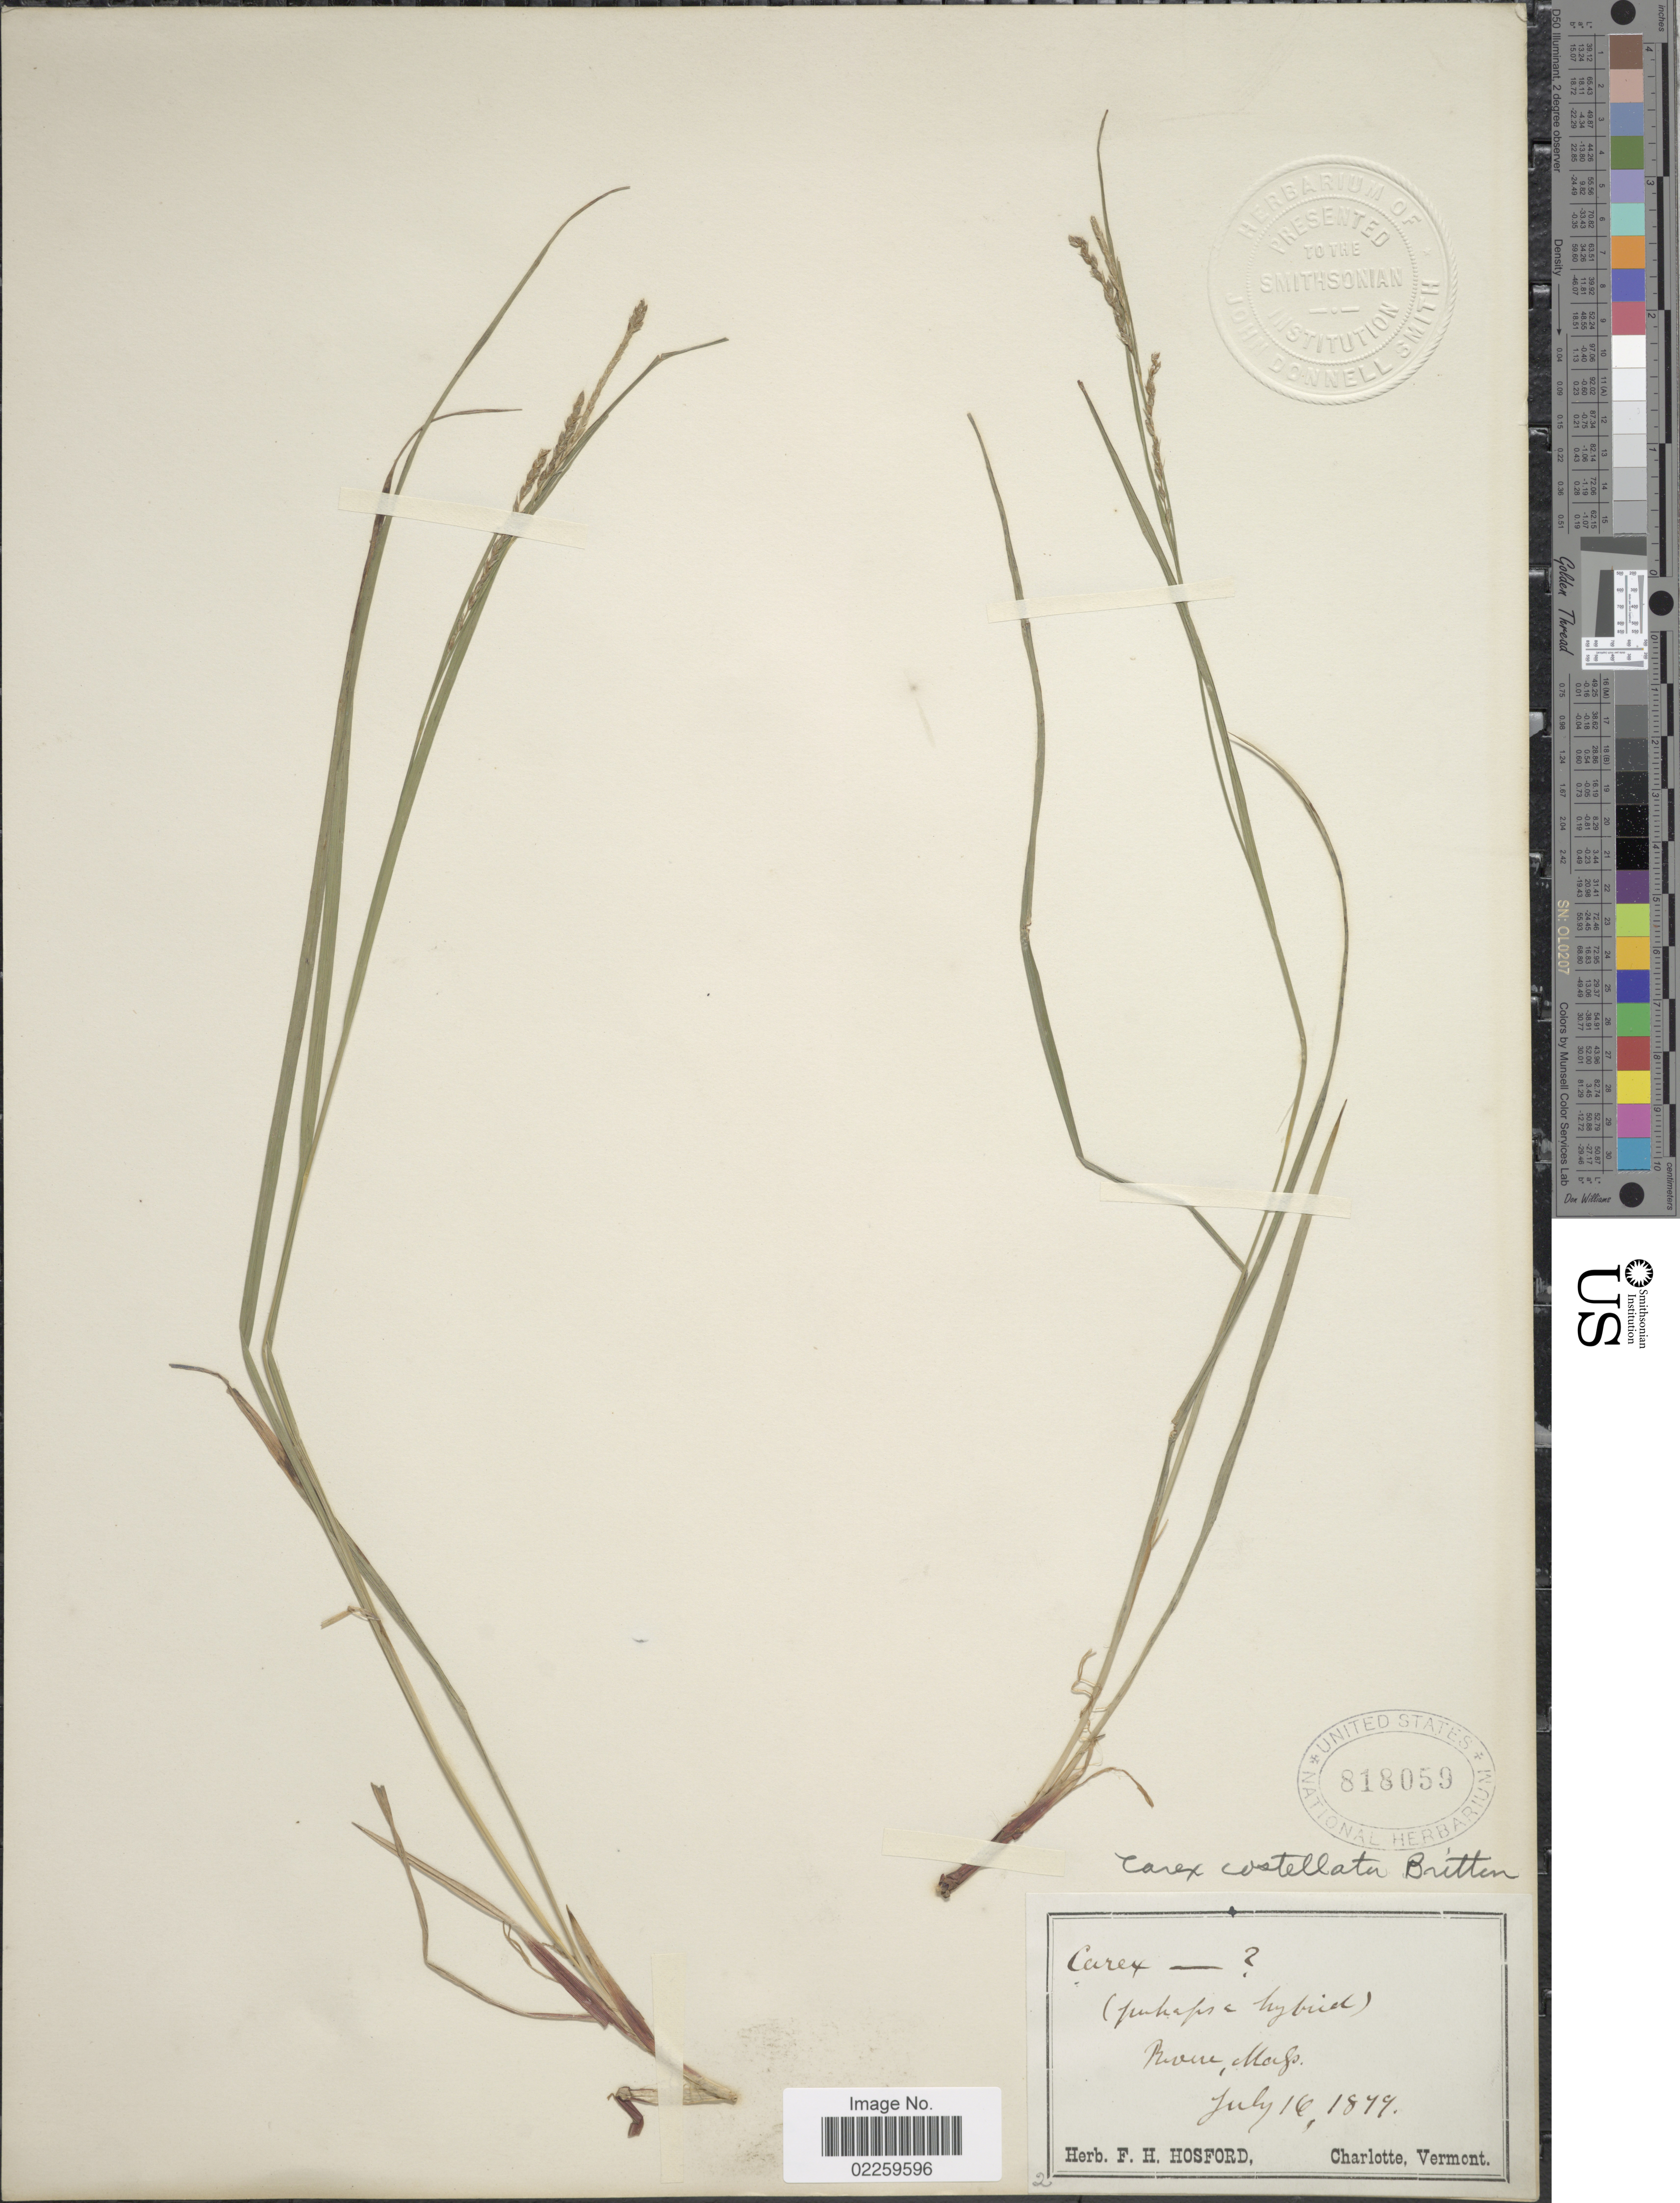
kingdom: Plantae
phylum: Tracheophyta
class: Liliopsida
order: Poales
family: Cyperaceae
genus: Carex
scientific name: Carex sp.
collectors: ex herb. F. H. Hosford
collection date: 1879-07-16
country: United States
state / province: Massachusetts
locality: Revere.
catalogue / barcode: US 818059